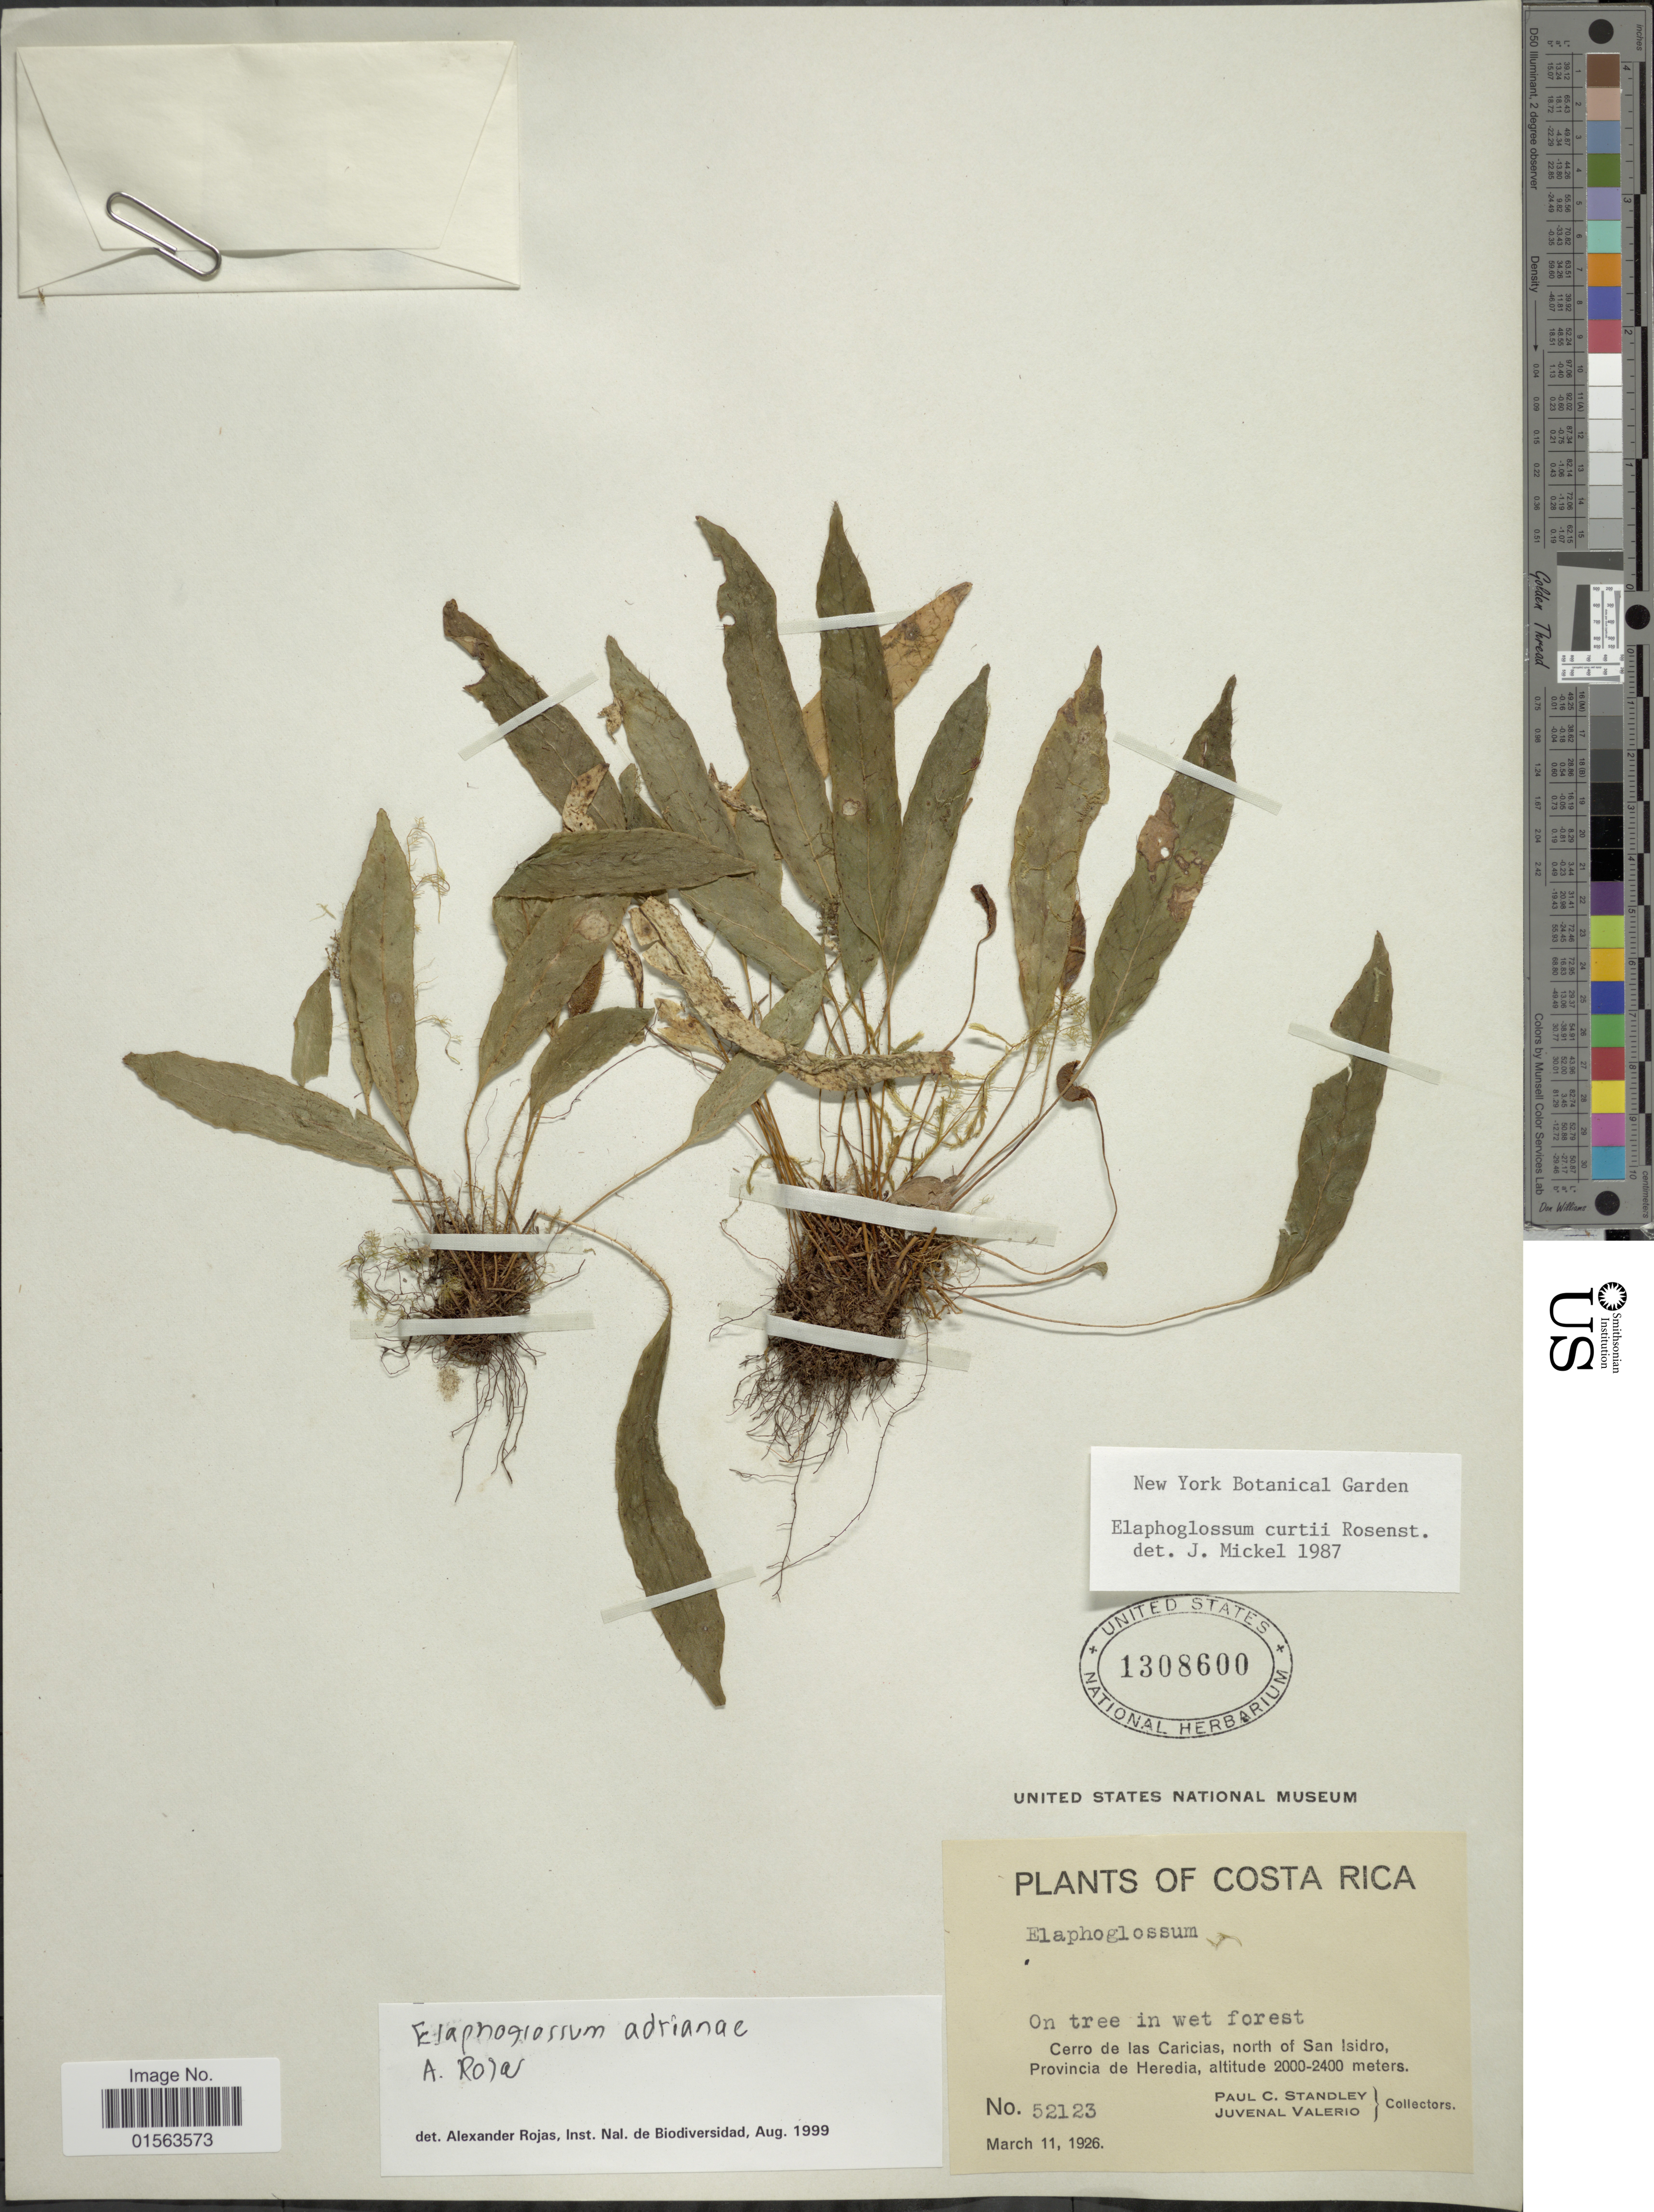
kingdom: Plantae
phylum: Tracheophyta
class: Polypodiopsida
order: Polypodiales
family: Dryopteridaceae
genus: Elaphoglossum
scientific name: Elaphoglossum curtii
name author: Rosenst.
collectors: P. C. Standley & J. Valerio R.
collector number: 52123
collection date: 1926-03-11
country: Costa Rica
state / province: Heredia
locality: Cerro de las Caricias, north of San Isidro, Provincia de Heredia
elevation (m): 2000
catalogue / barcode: US 1308600